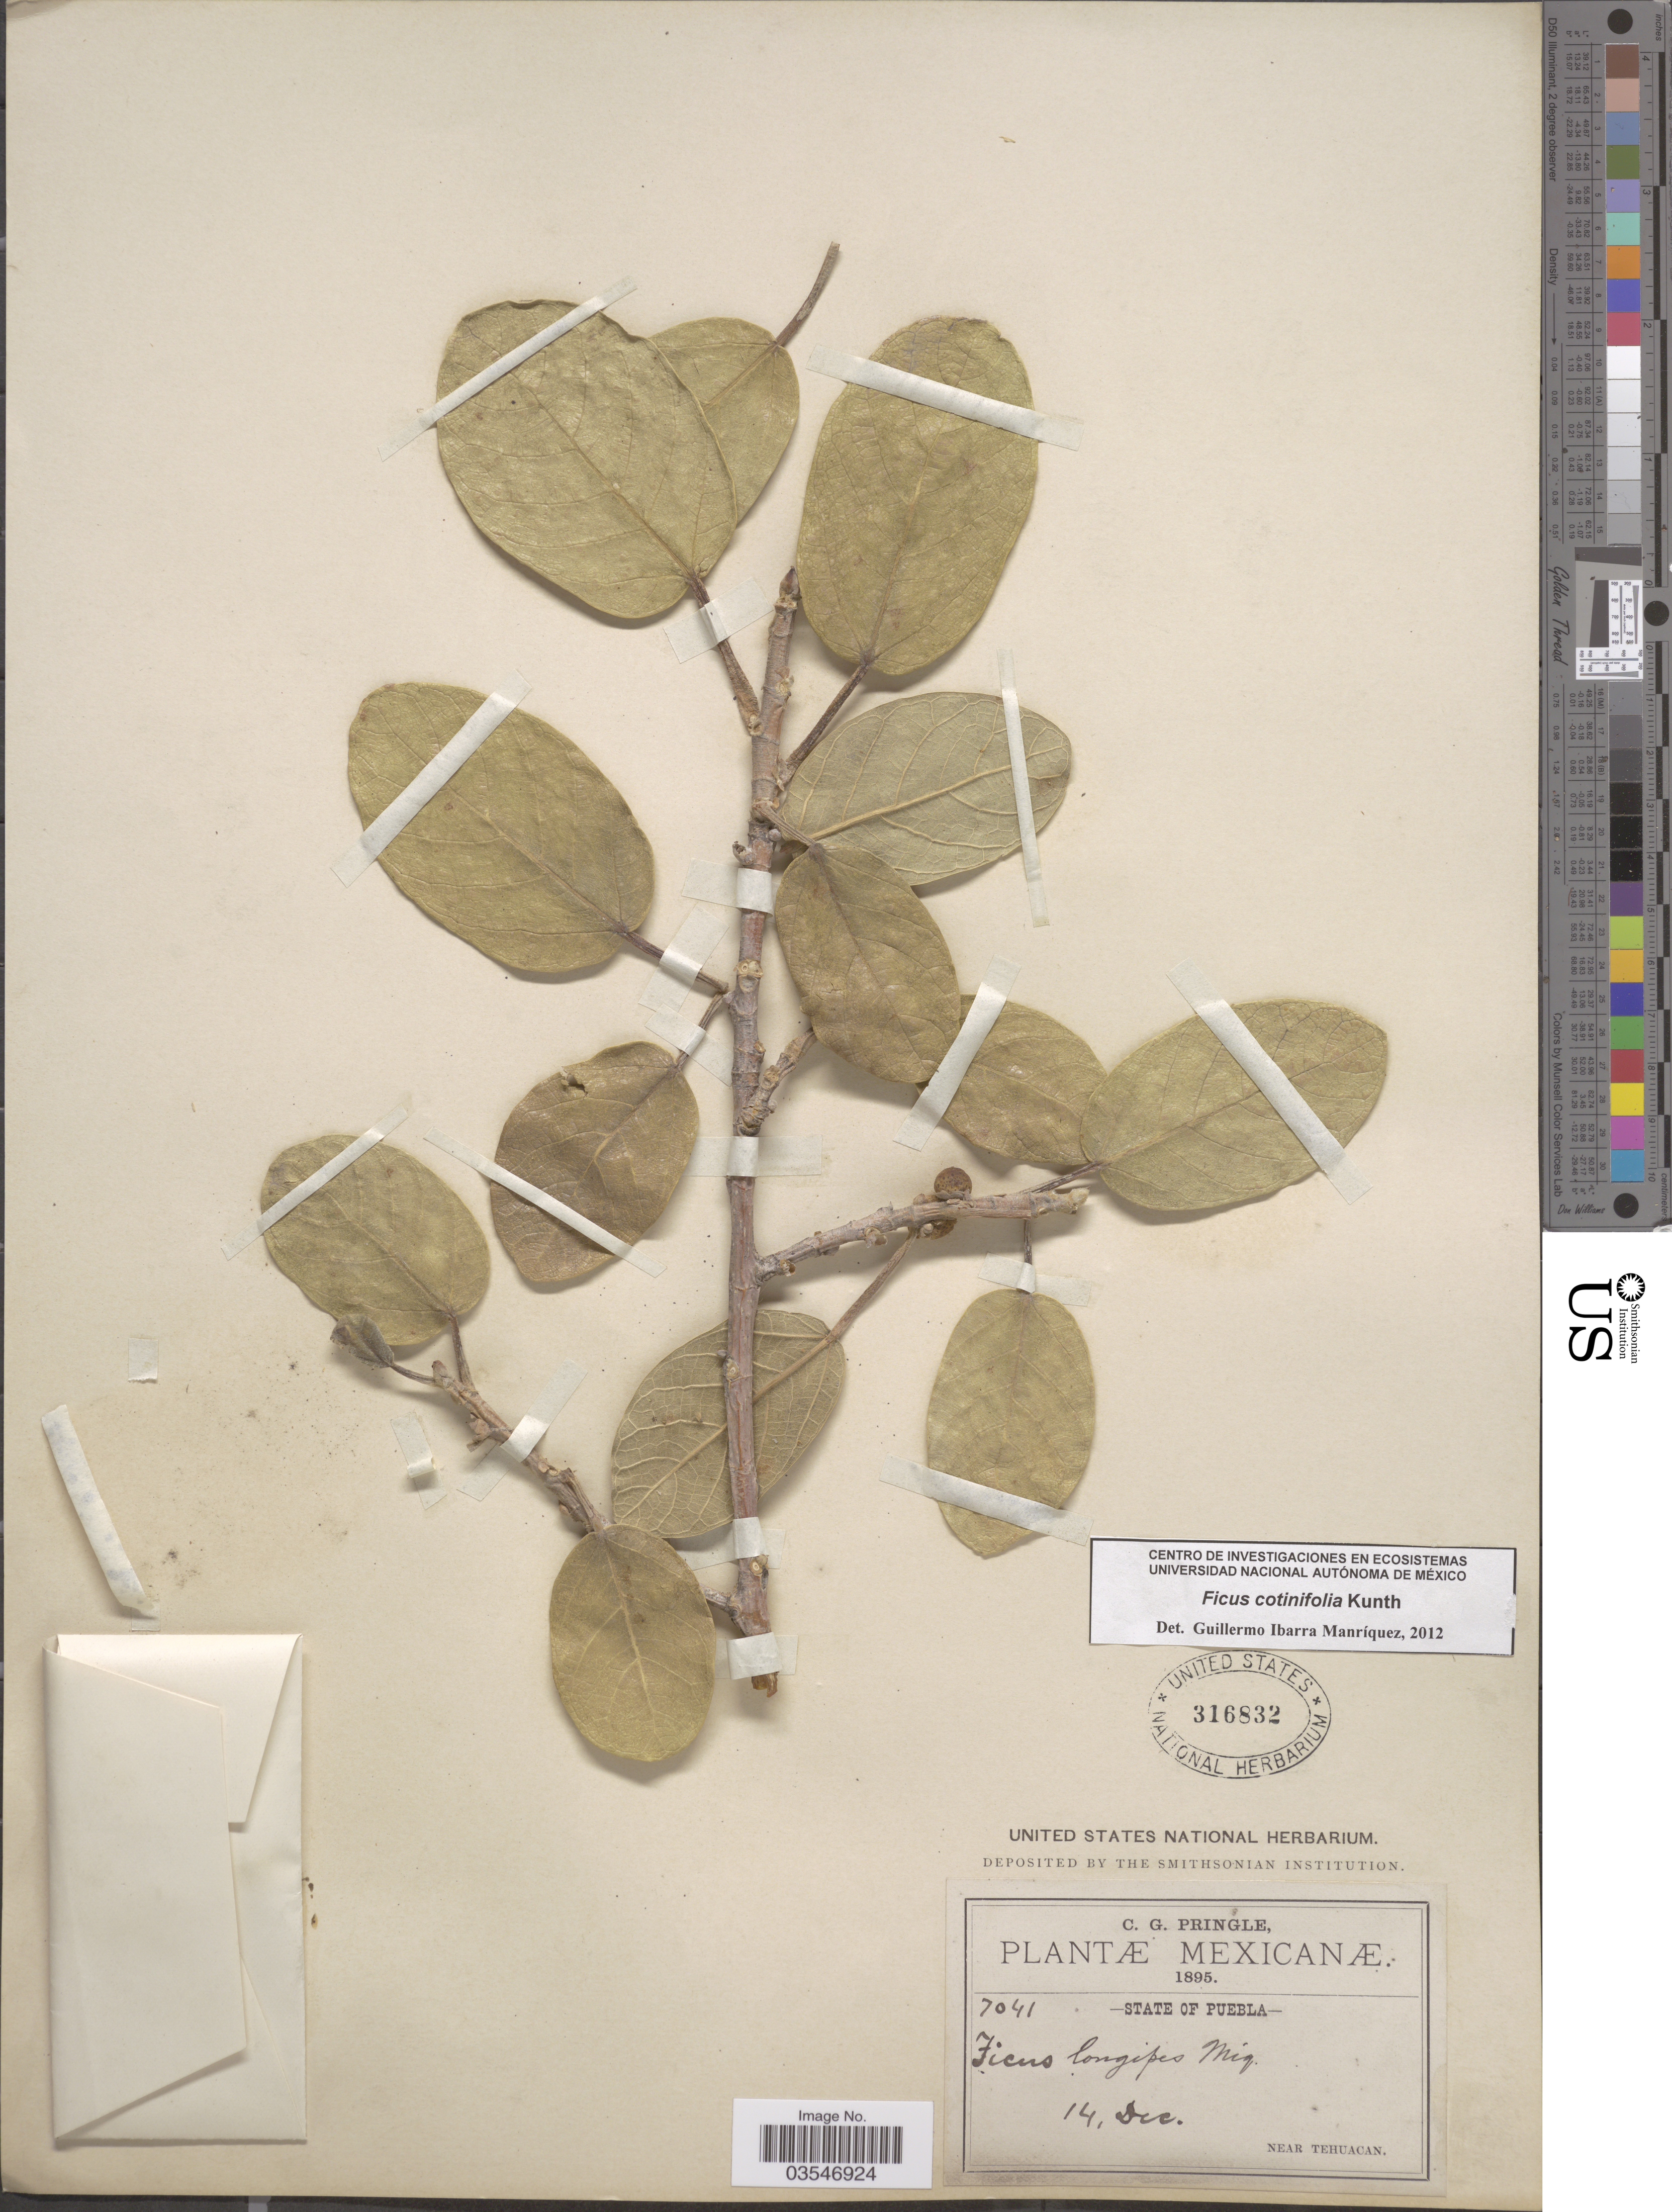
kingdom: Plantae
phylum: Tracheophyta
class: Magnoliopsida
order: Rosales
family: Moraceae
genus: Ficus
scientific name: Ficus cotinifolia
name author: Kunth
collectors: C. G. Pringle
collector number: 7041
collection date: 1895-12-14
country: Mexico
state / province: Puebla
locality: Near Tehuacan.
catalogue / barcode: US 316832